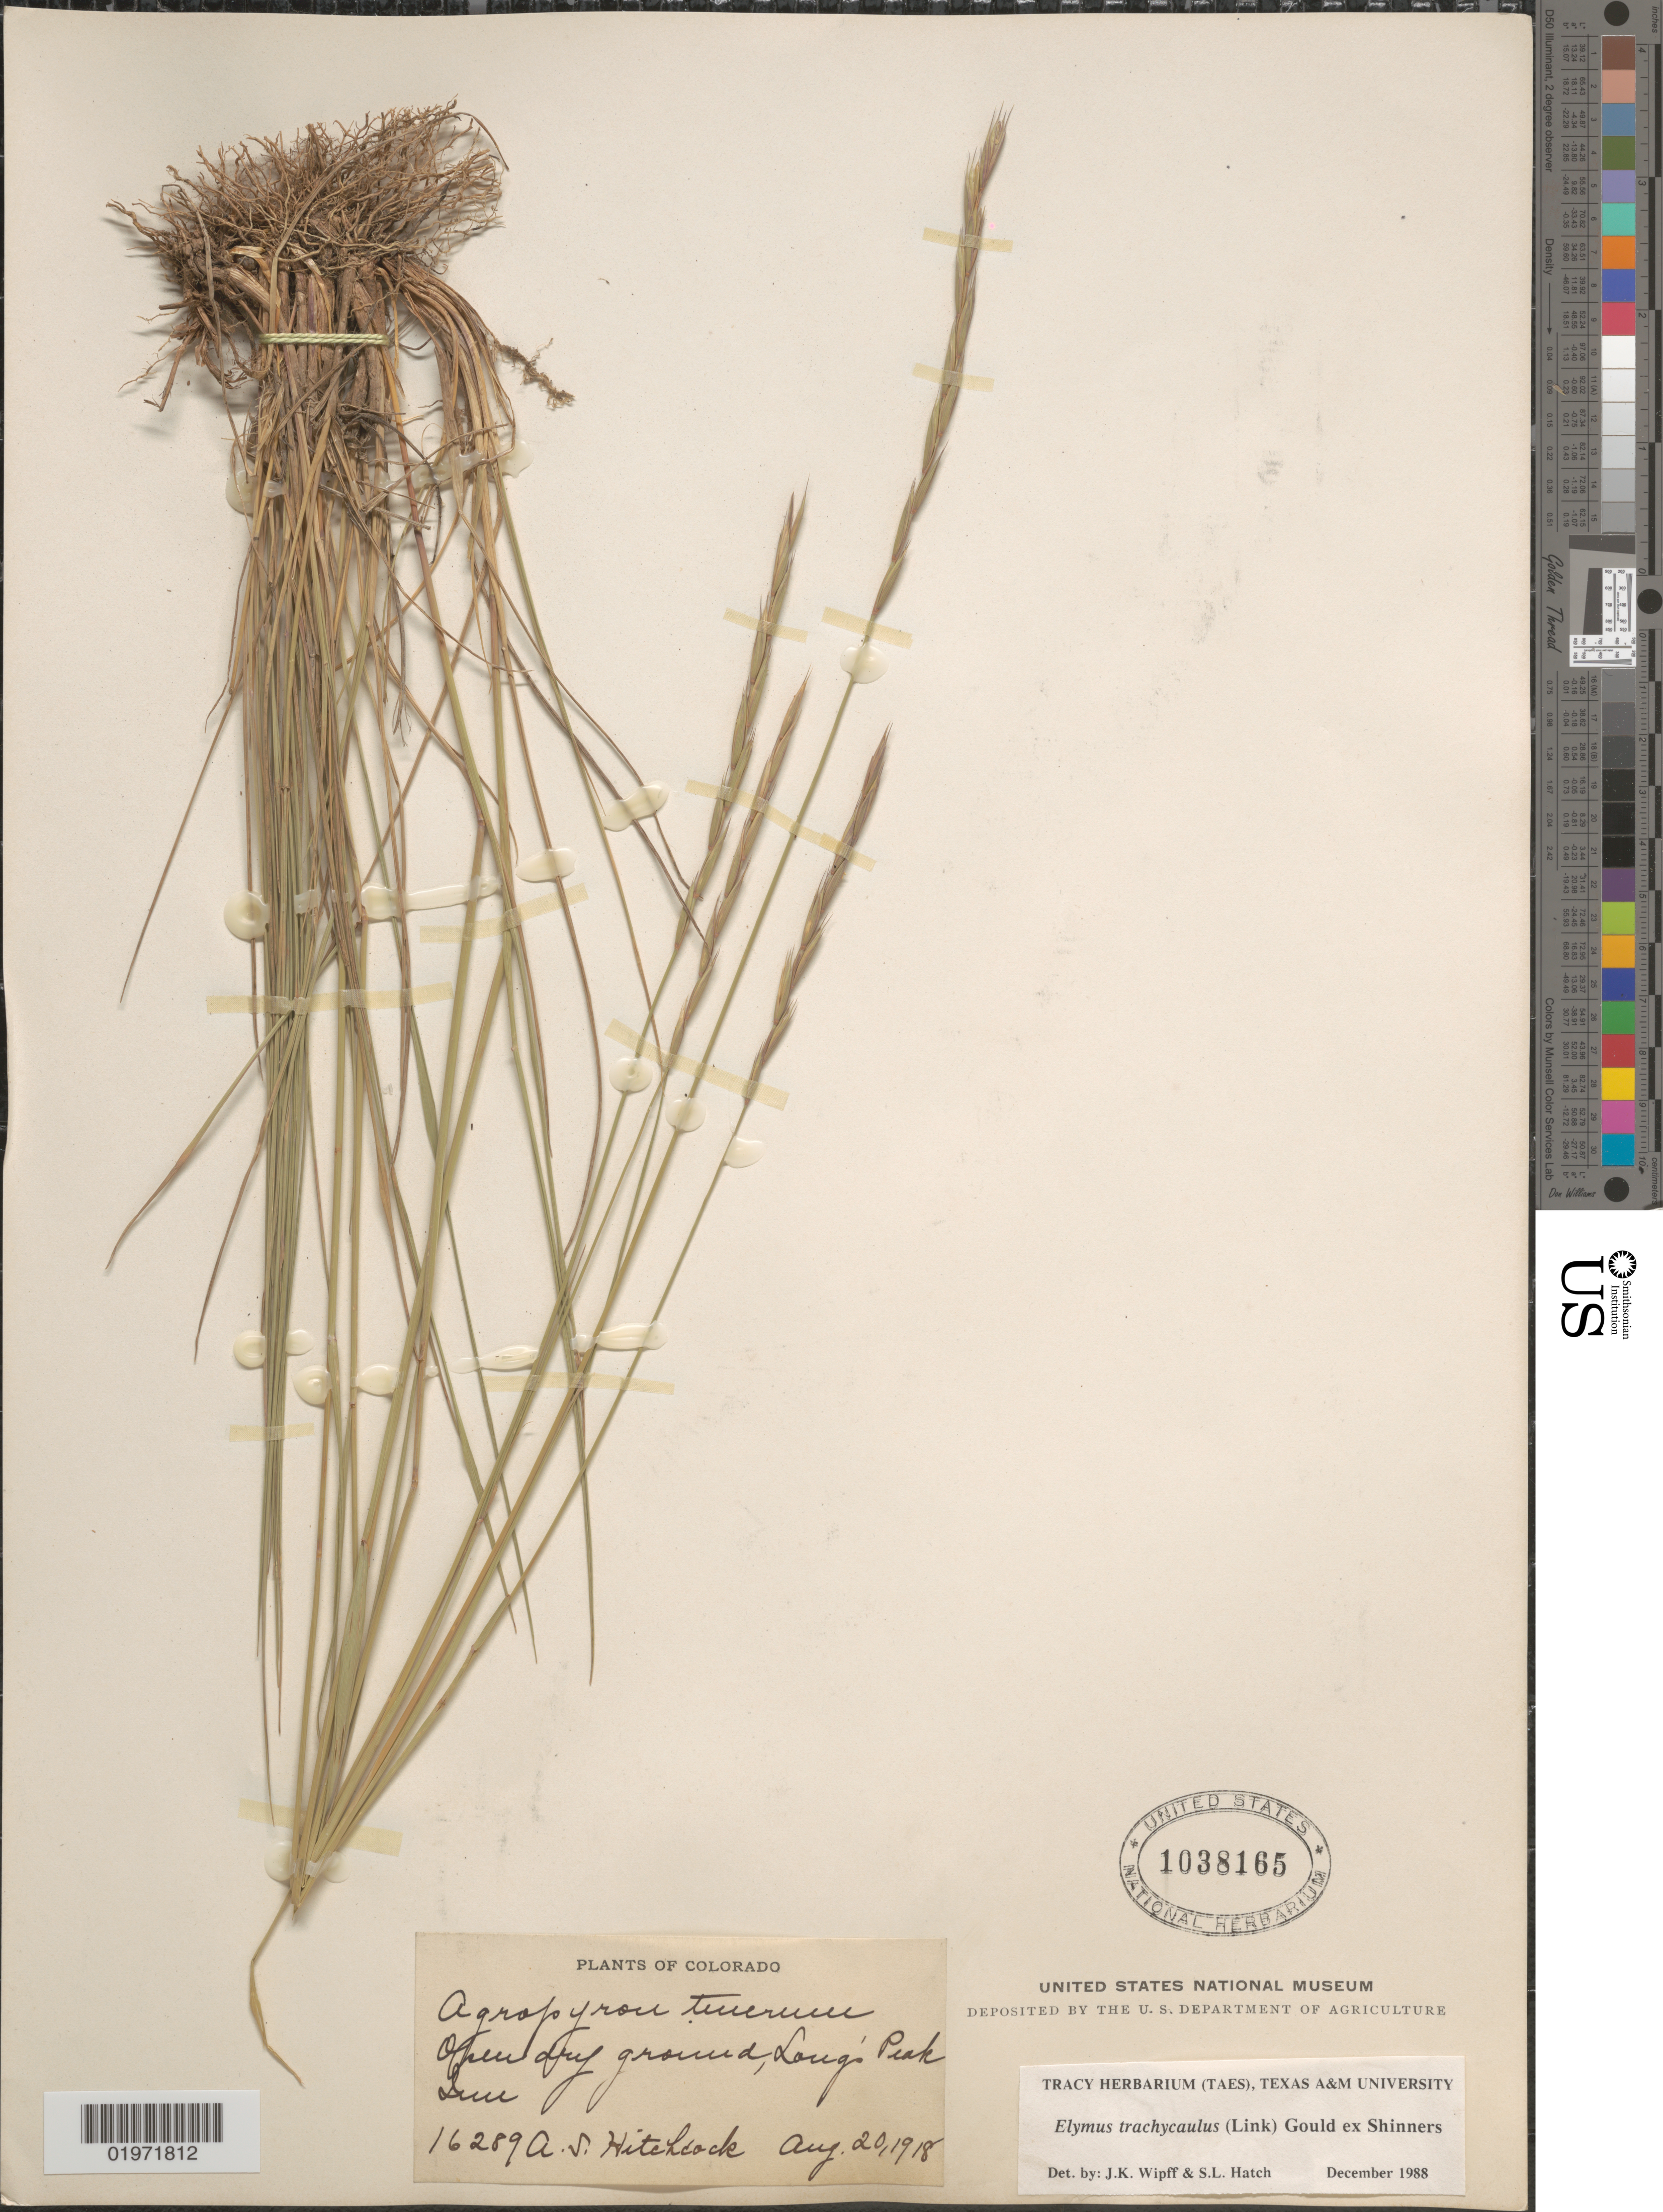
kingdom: Plantae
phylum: Tracheophyta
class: Liliopsida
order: Poales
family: Poaceae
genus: Elymus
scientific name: Elymus trachycaulus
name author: (Link) Gould ex Shinners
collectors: A. S. Hitchcock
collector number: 16289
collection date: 1918-08-20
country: United States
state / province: Colorado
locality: Open dry ground, Long's Peak Inn.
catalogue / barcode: US 1038165